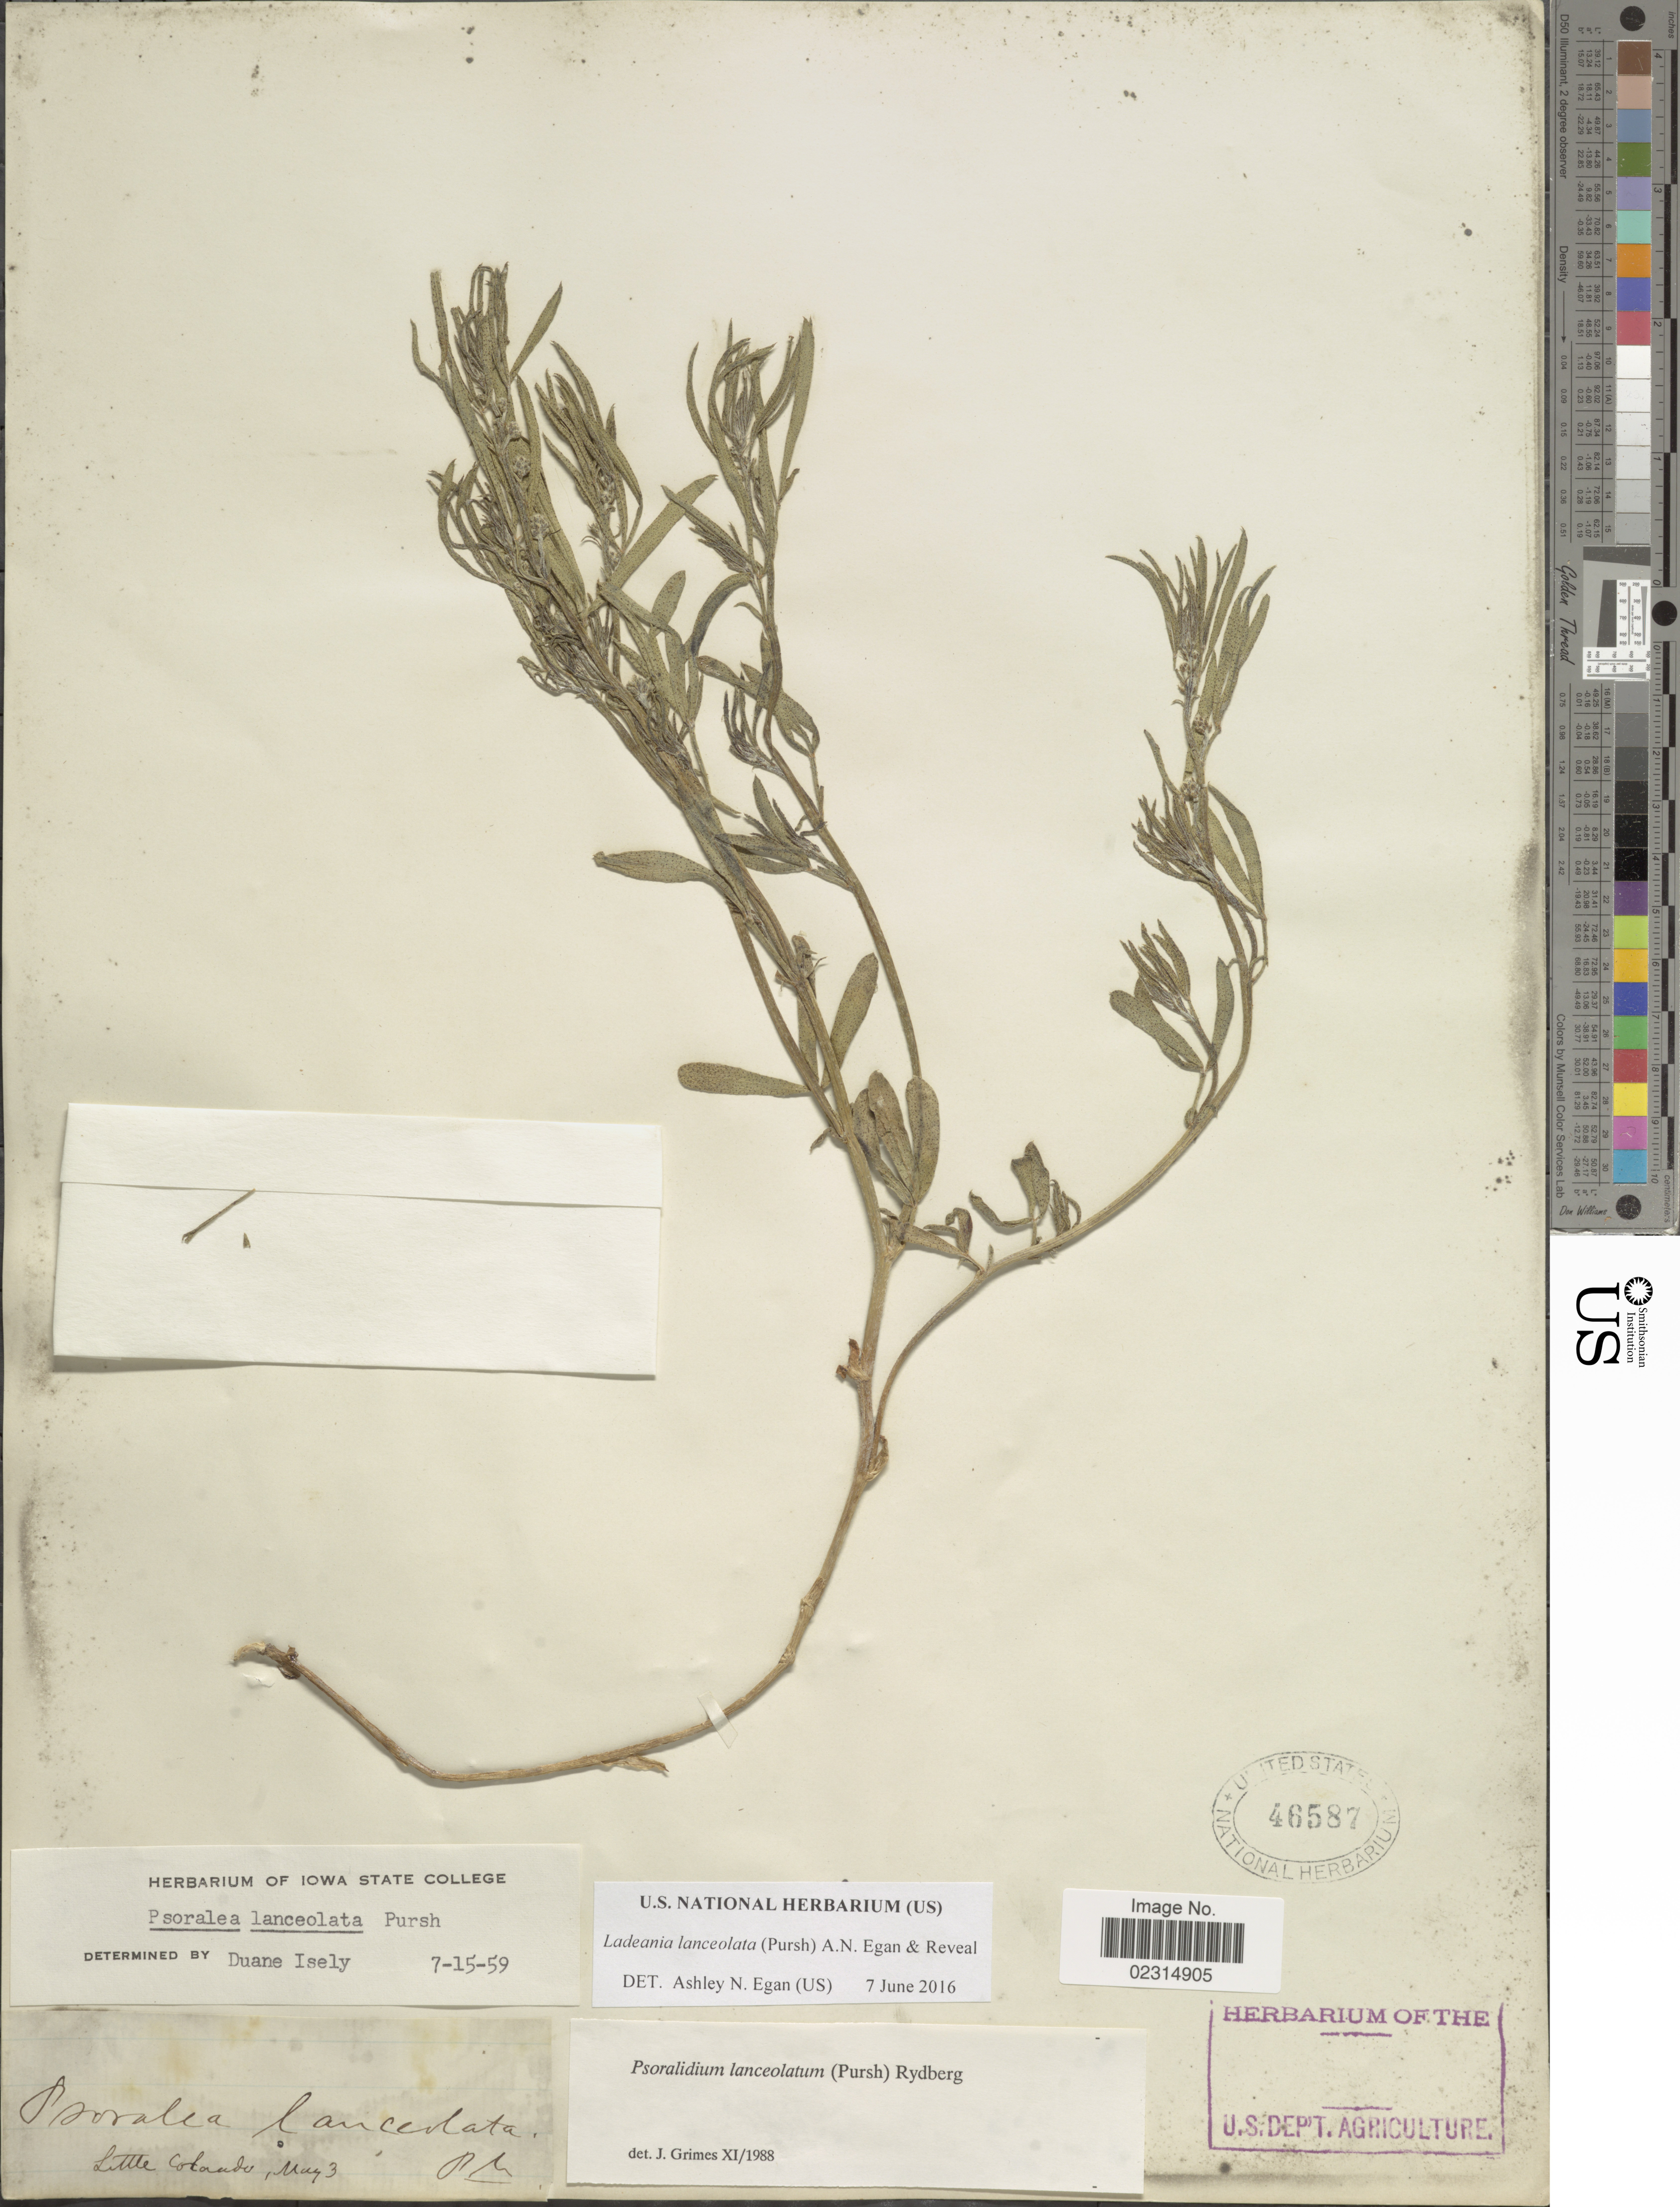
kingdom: Plantae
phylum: Tracheophyta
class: Magnoliopsida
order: Fabales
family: Fabaceae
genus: Ladeania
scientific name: Ladeania lanceolata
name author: (Pursh) A.N. Egan & Reveal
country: United States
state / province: Colorado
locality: Little Colorado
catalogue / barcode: US 46587